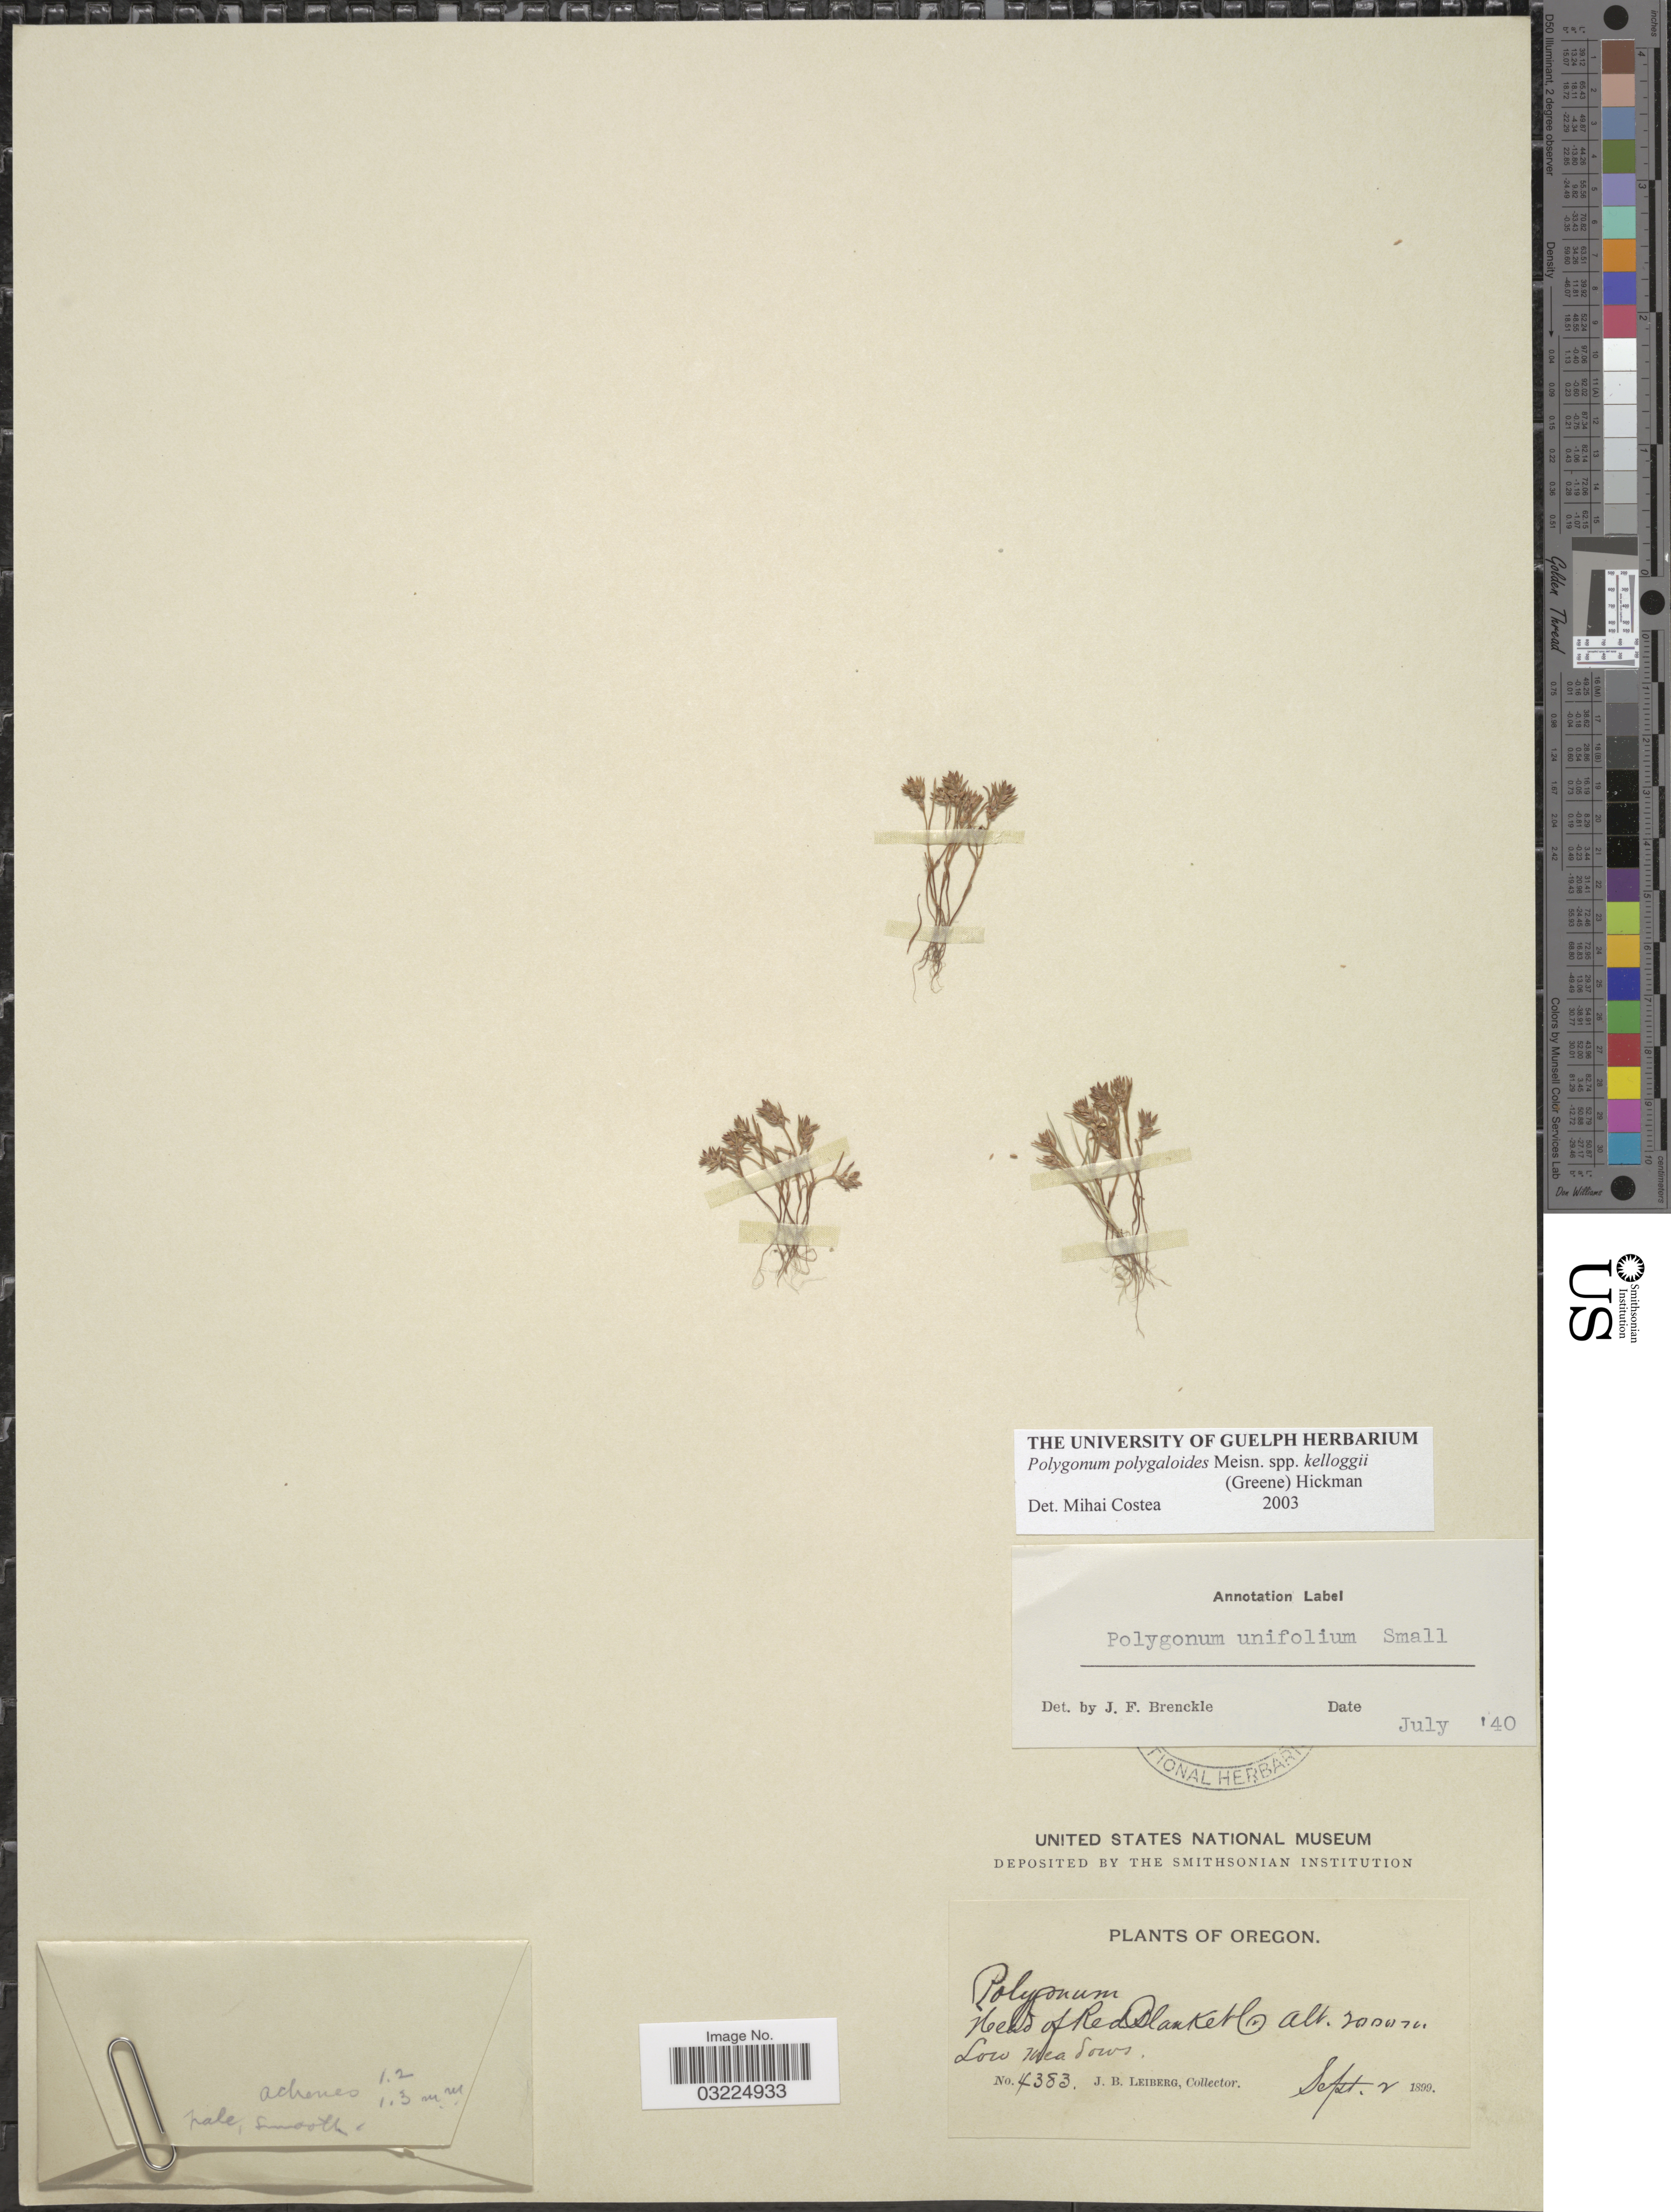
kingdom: Plantae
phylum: Tracheophyta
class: Magnoliopsida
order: Caryophyllales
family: Polygonaceae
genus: Polygonum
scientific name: Polygonum polygaloides subsp. kelloggii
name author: (Greene) Hickman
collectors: J. B. Leiberg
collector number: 4383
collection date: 1899-09-02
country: United States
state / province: Oregon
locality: Head of Red Blanket Co.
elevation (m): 610